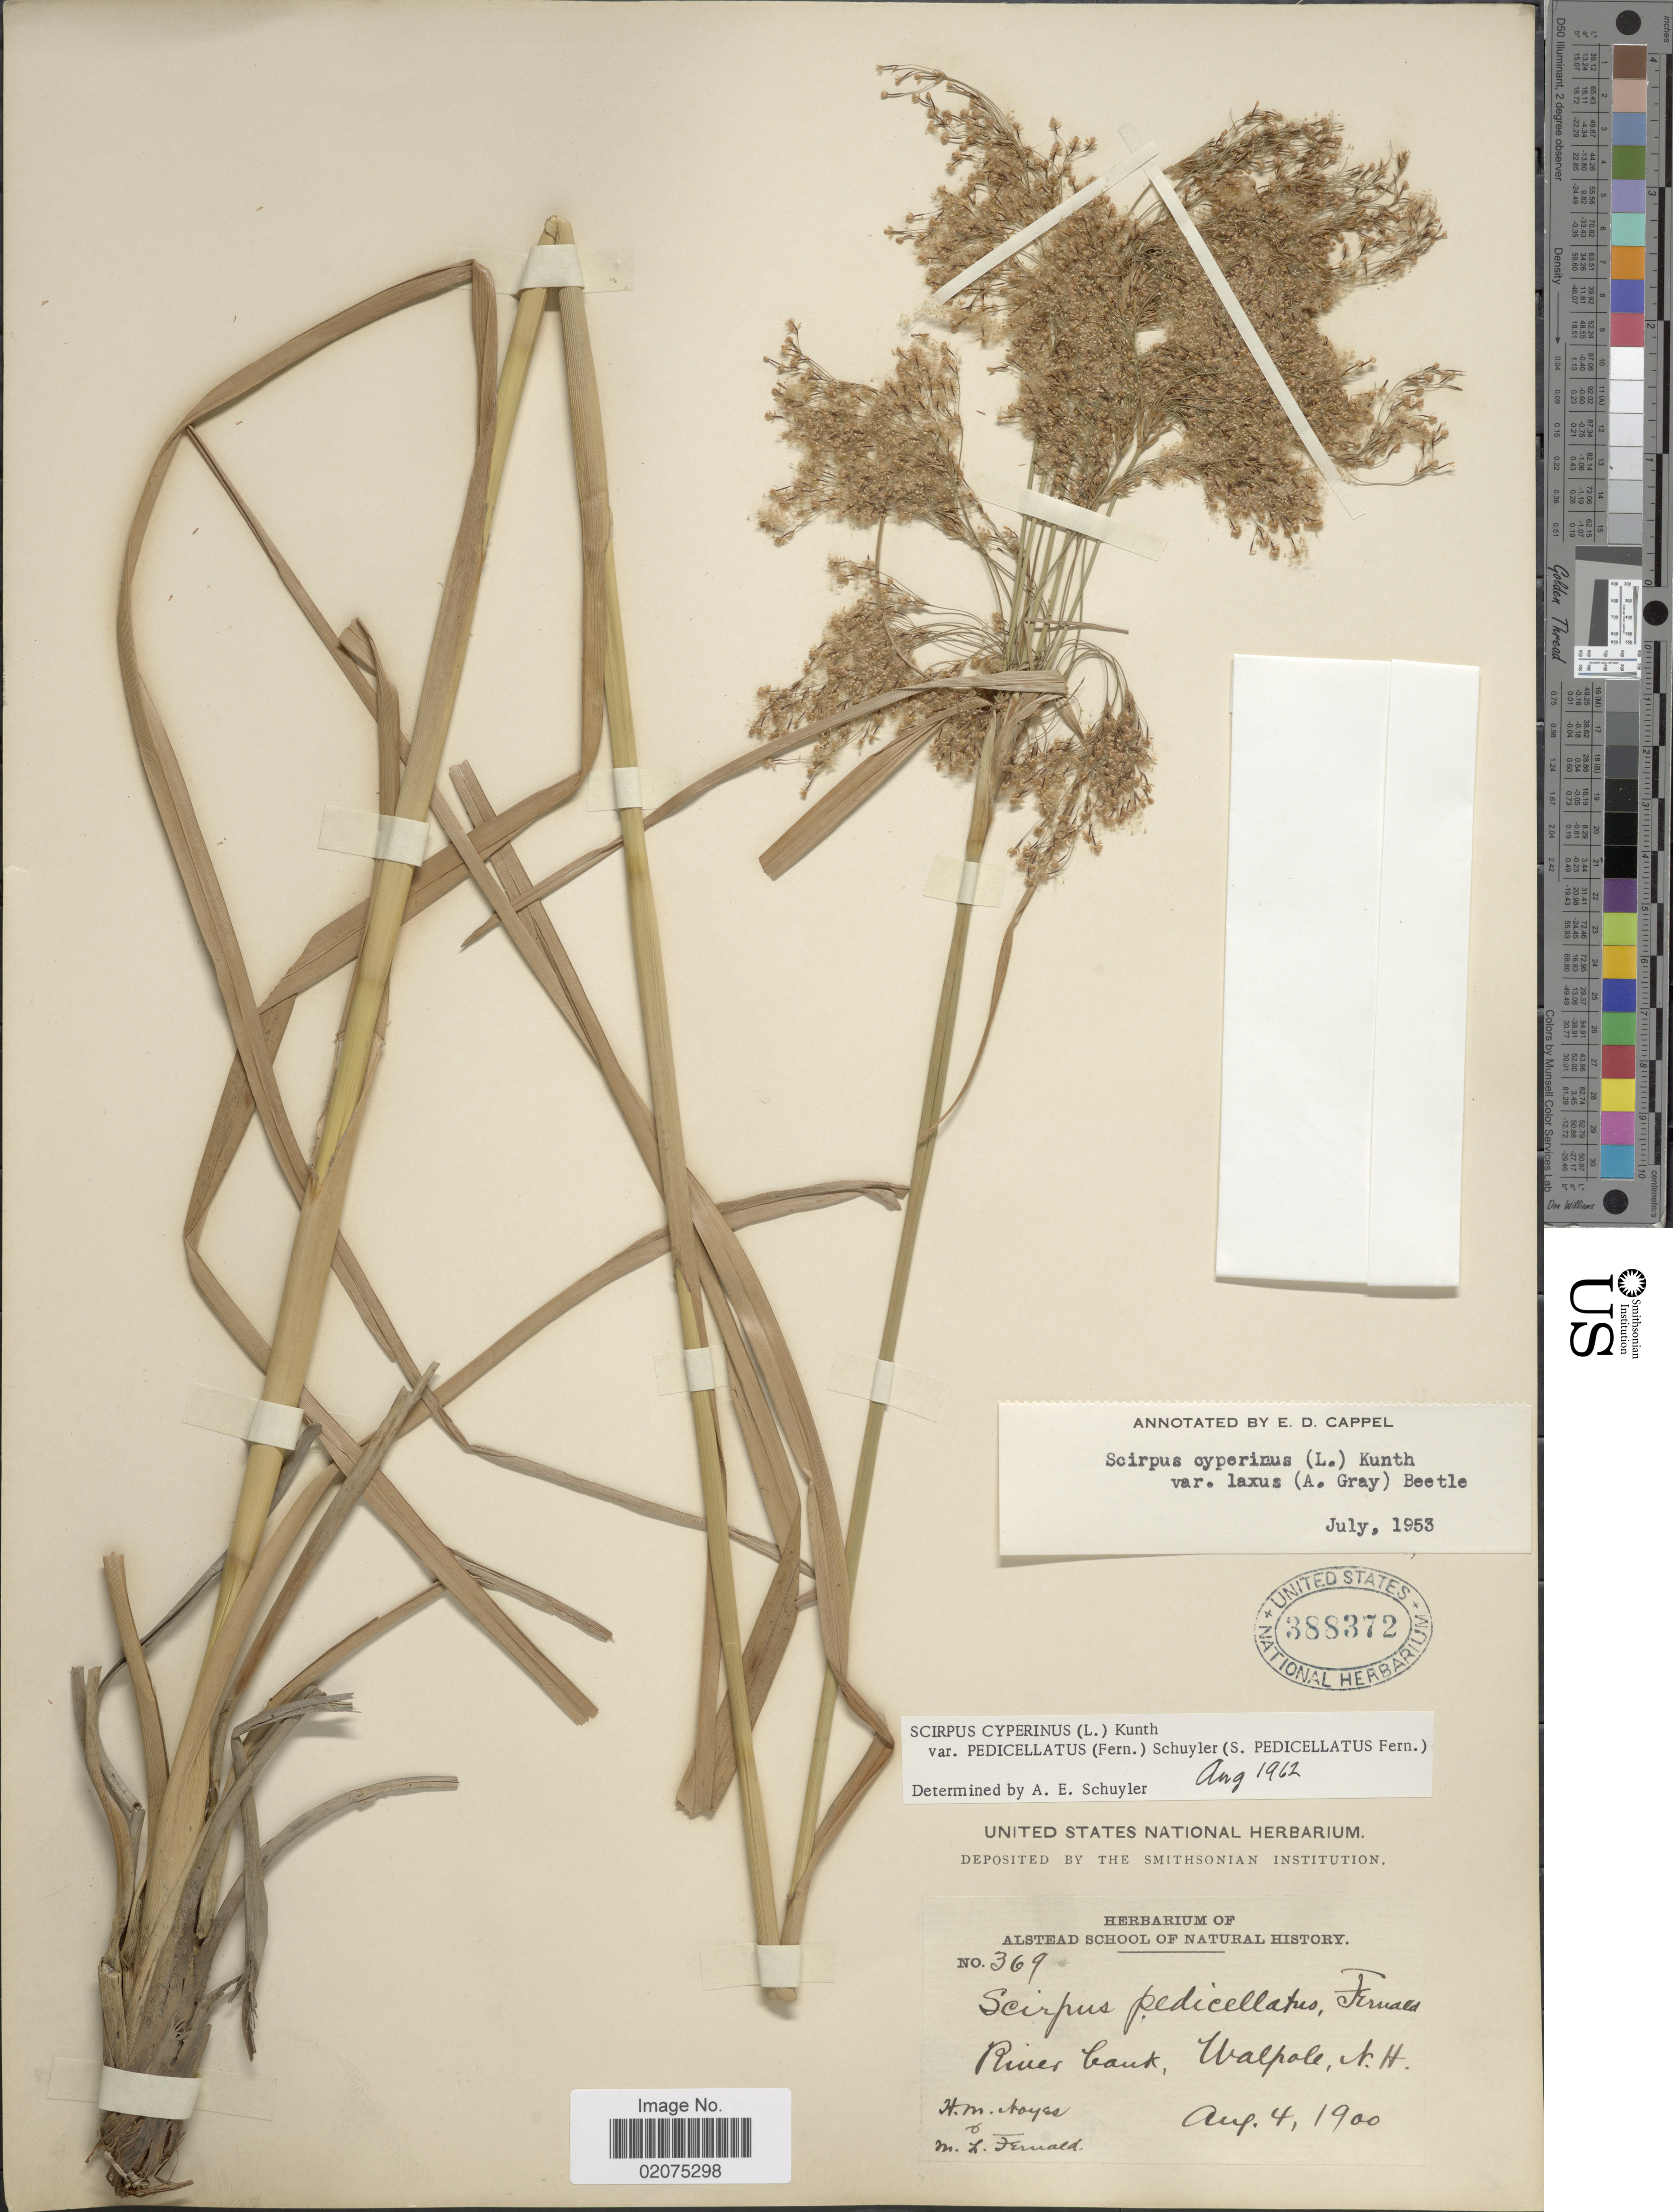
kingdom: Plantae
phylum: Tracheophyta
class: Liliopsida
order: Poales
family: Cyperaceae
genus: Scirpus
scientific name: Scirpus cyperinus var. pedicellatus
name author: (Fernald) Schuyler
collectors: H. Noyes & M. L. Fernald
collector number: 369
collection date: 1900-08-04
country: United States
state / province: New Hampshire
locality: River bank, Walpole, N.H.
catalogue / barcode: US 388372